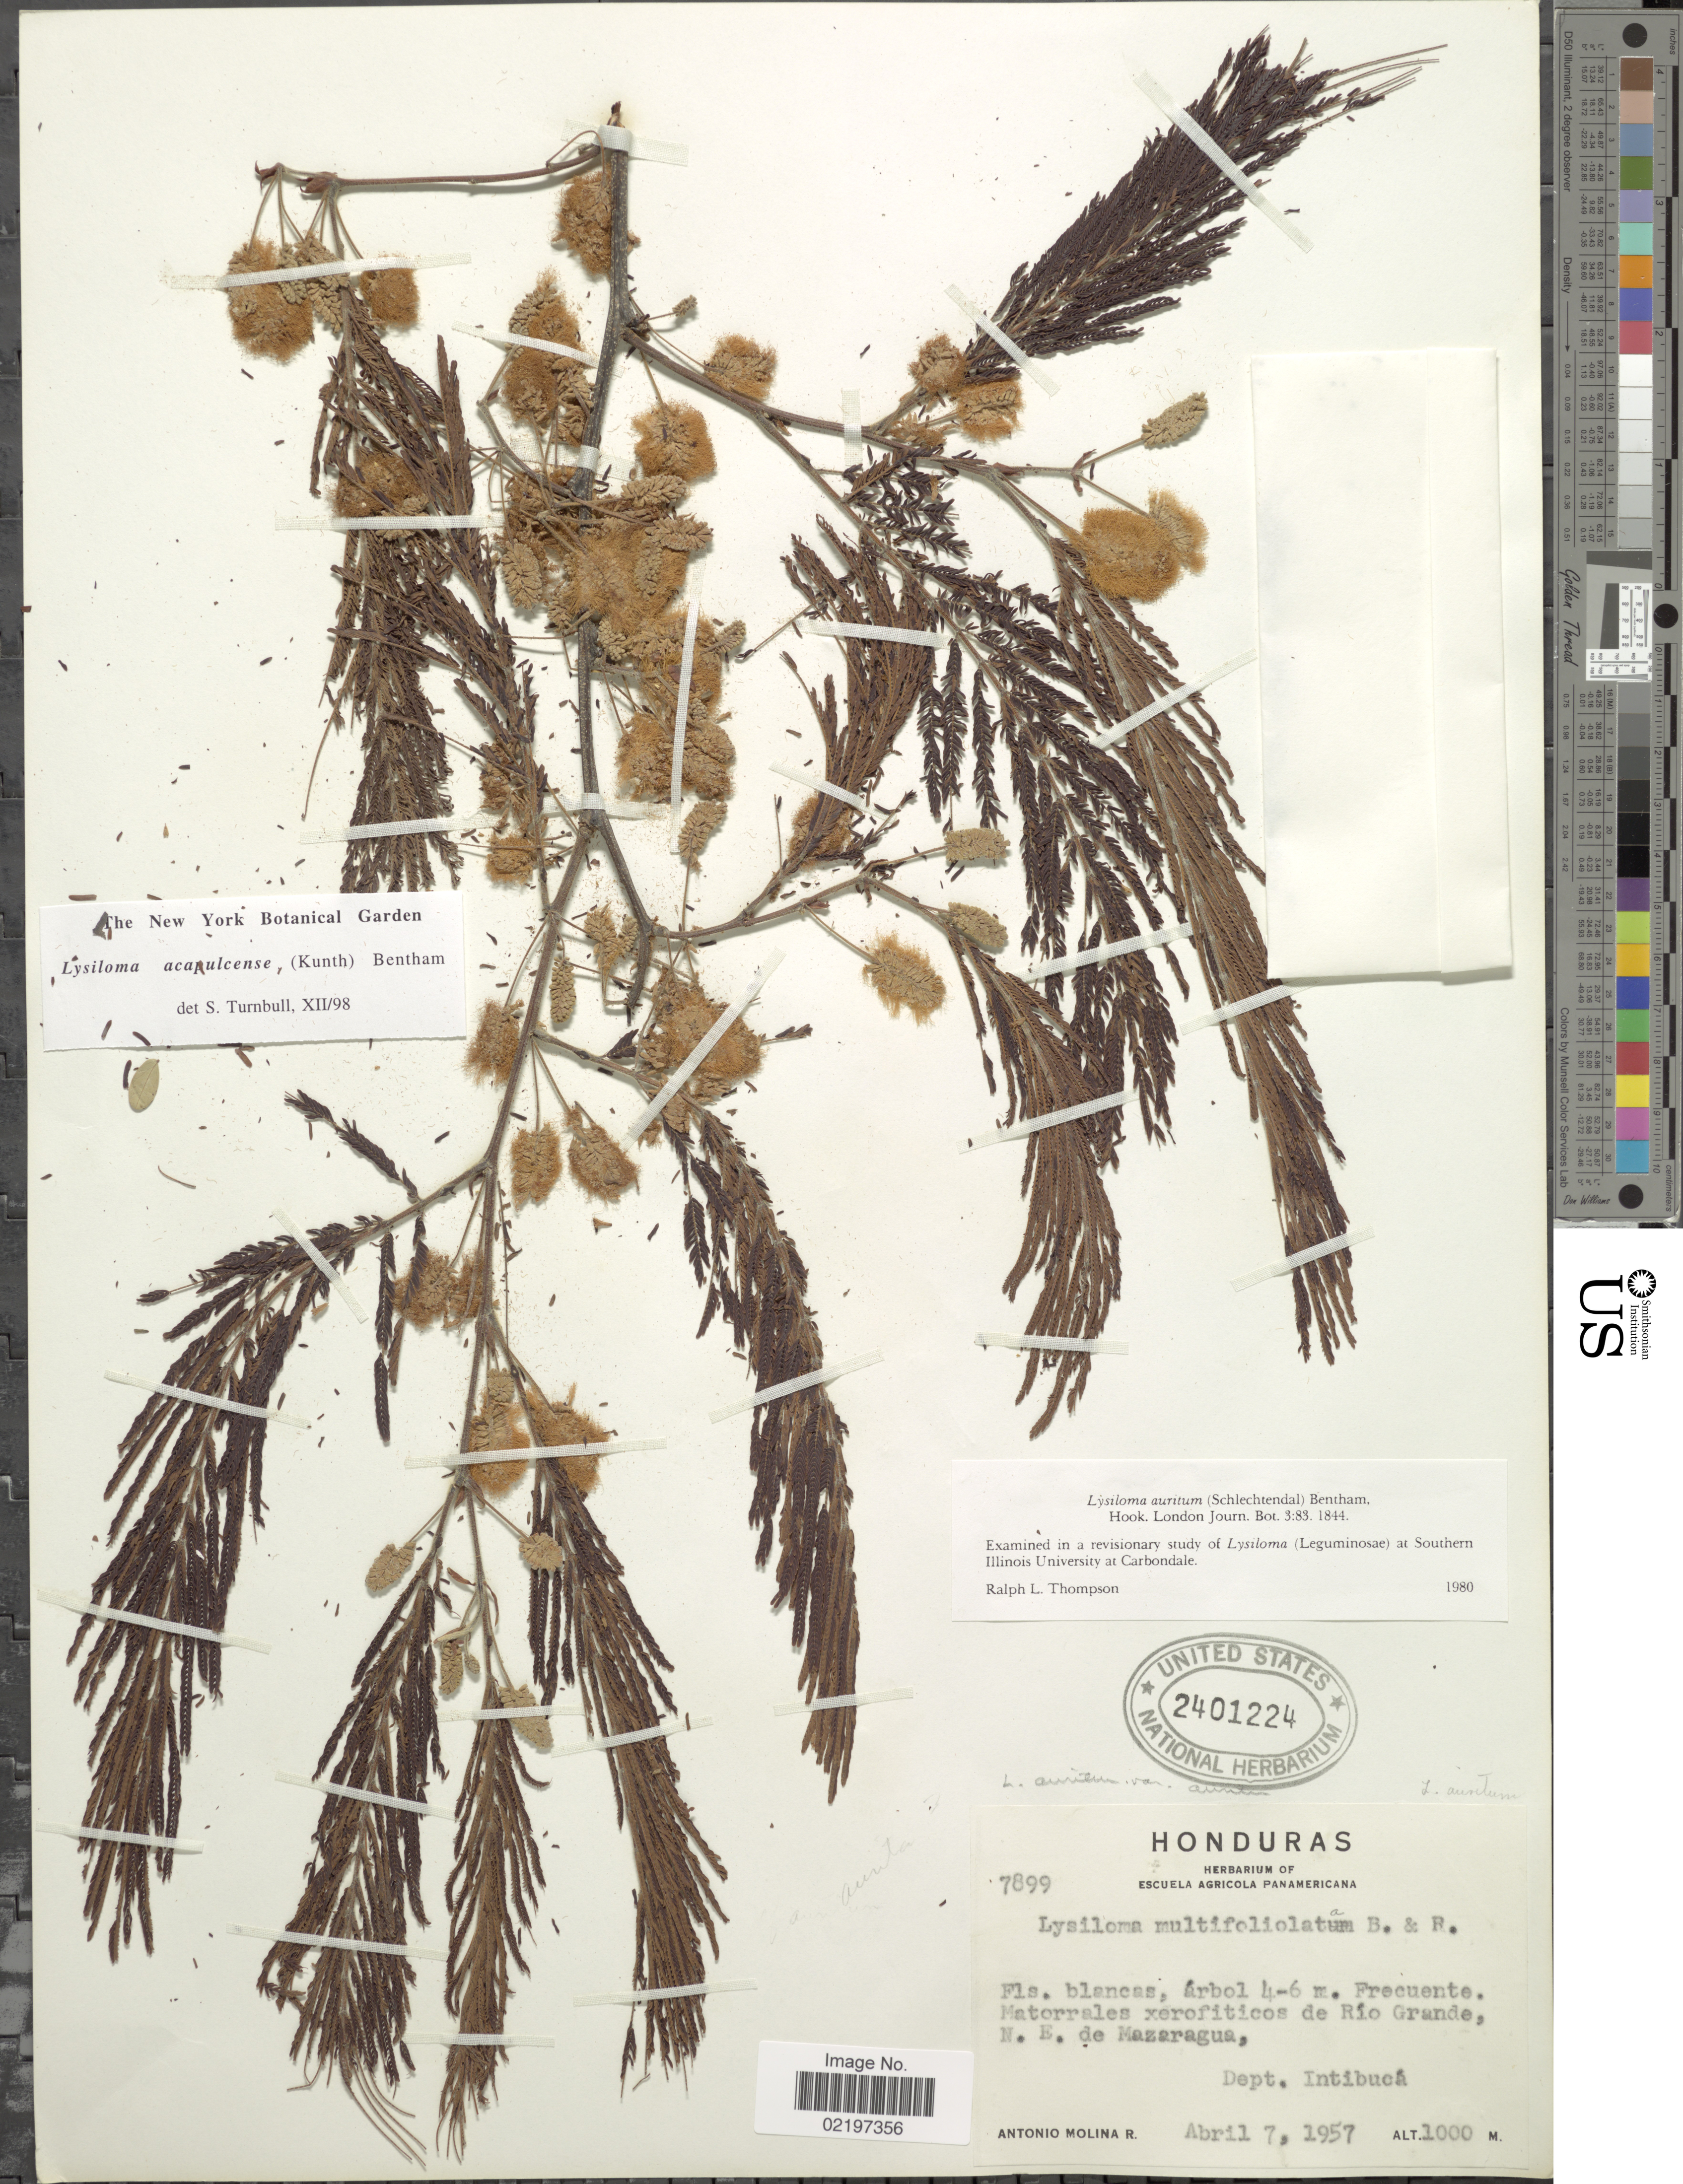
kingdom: Plantae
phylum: Tracheophyta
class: Magnoliopsida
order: Fabales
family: Fabaceae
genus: Lysiloma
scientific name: Lysiloma acapulcense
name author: (Kunth) Benth.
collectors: D. Janzen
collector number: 7899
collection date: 1957-04-07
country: Honduras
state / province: Intibuca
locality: Frecuente, Matorrales xerofiticos de Rio Grande, N.E. de Mazaragua, Dept. Intibuca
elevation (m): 1000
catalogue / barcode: US 2401224